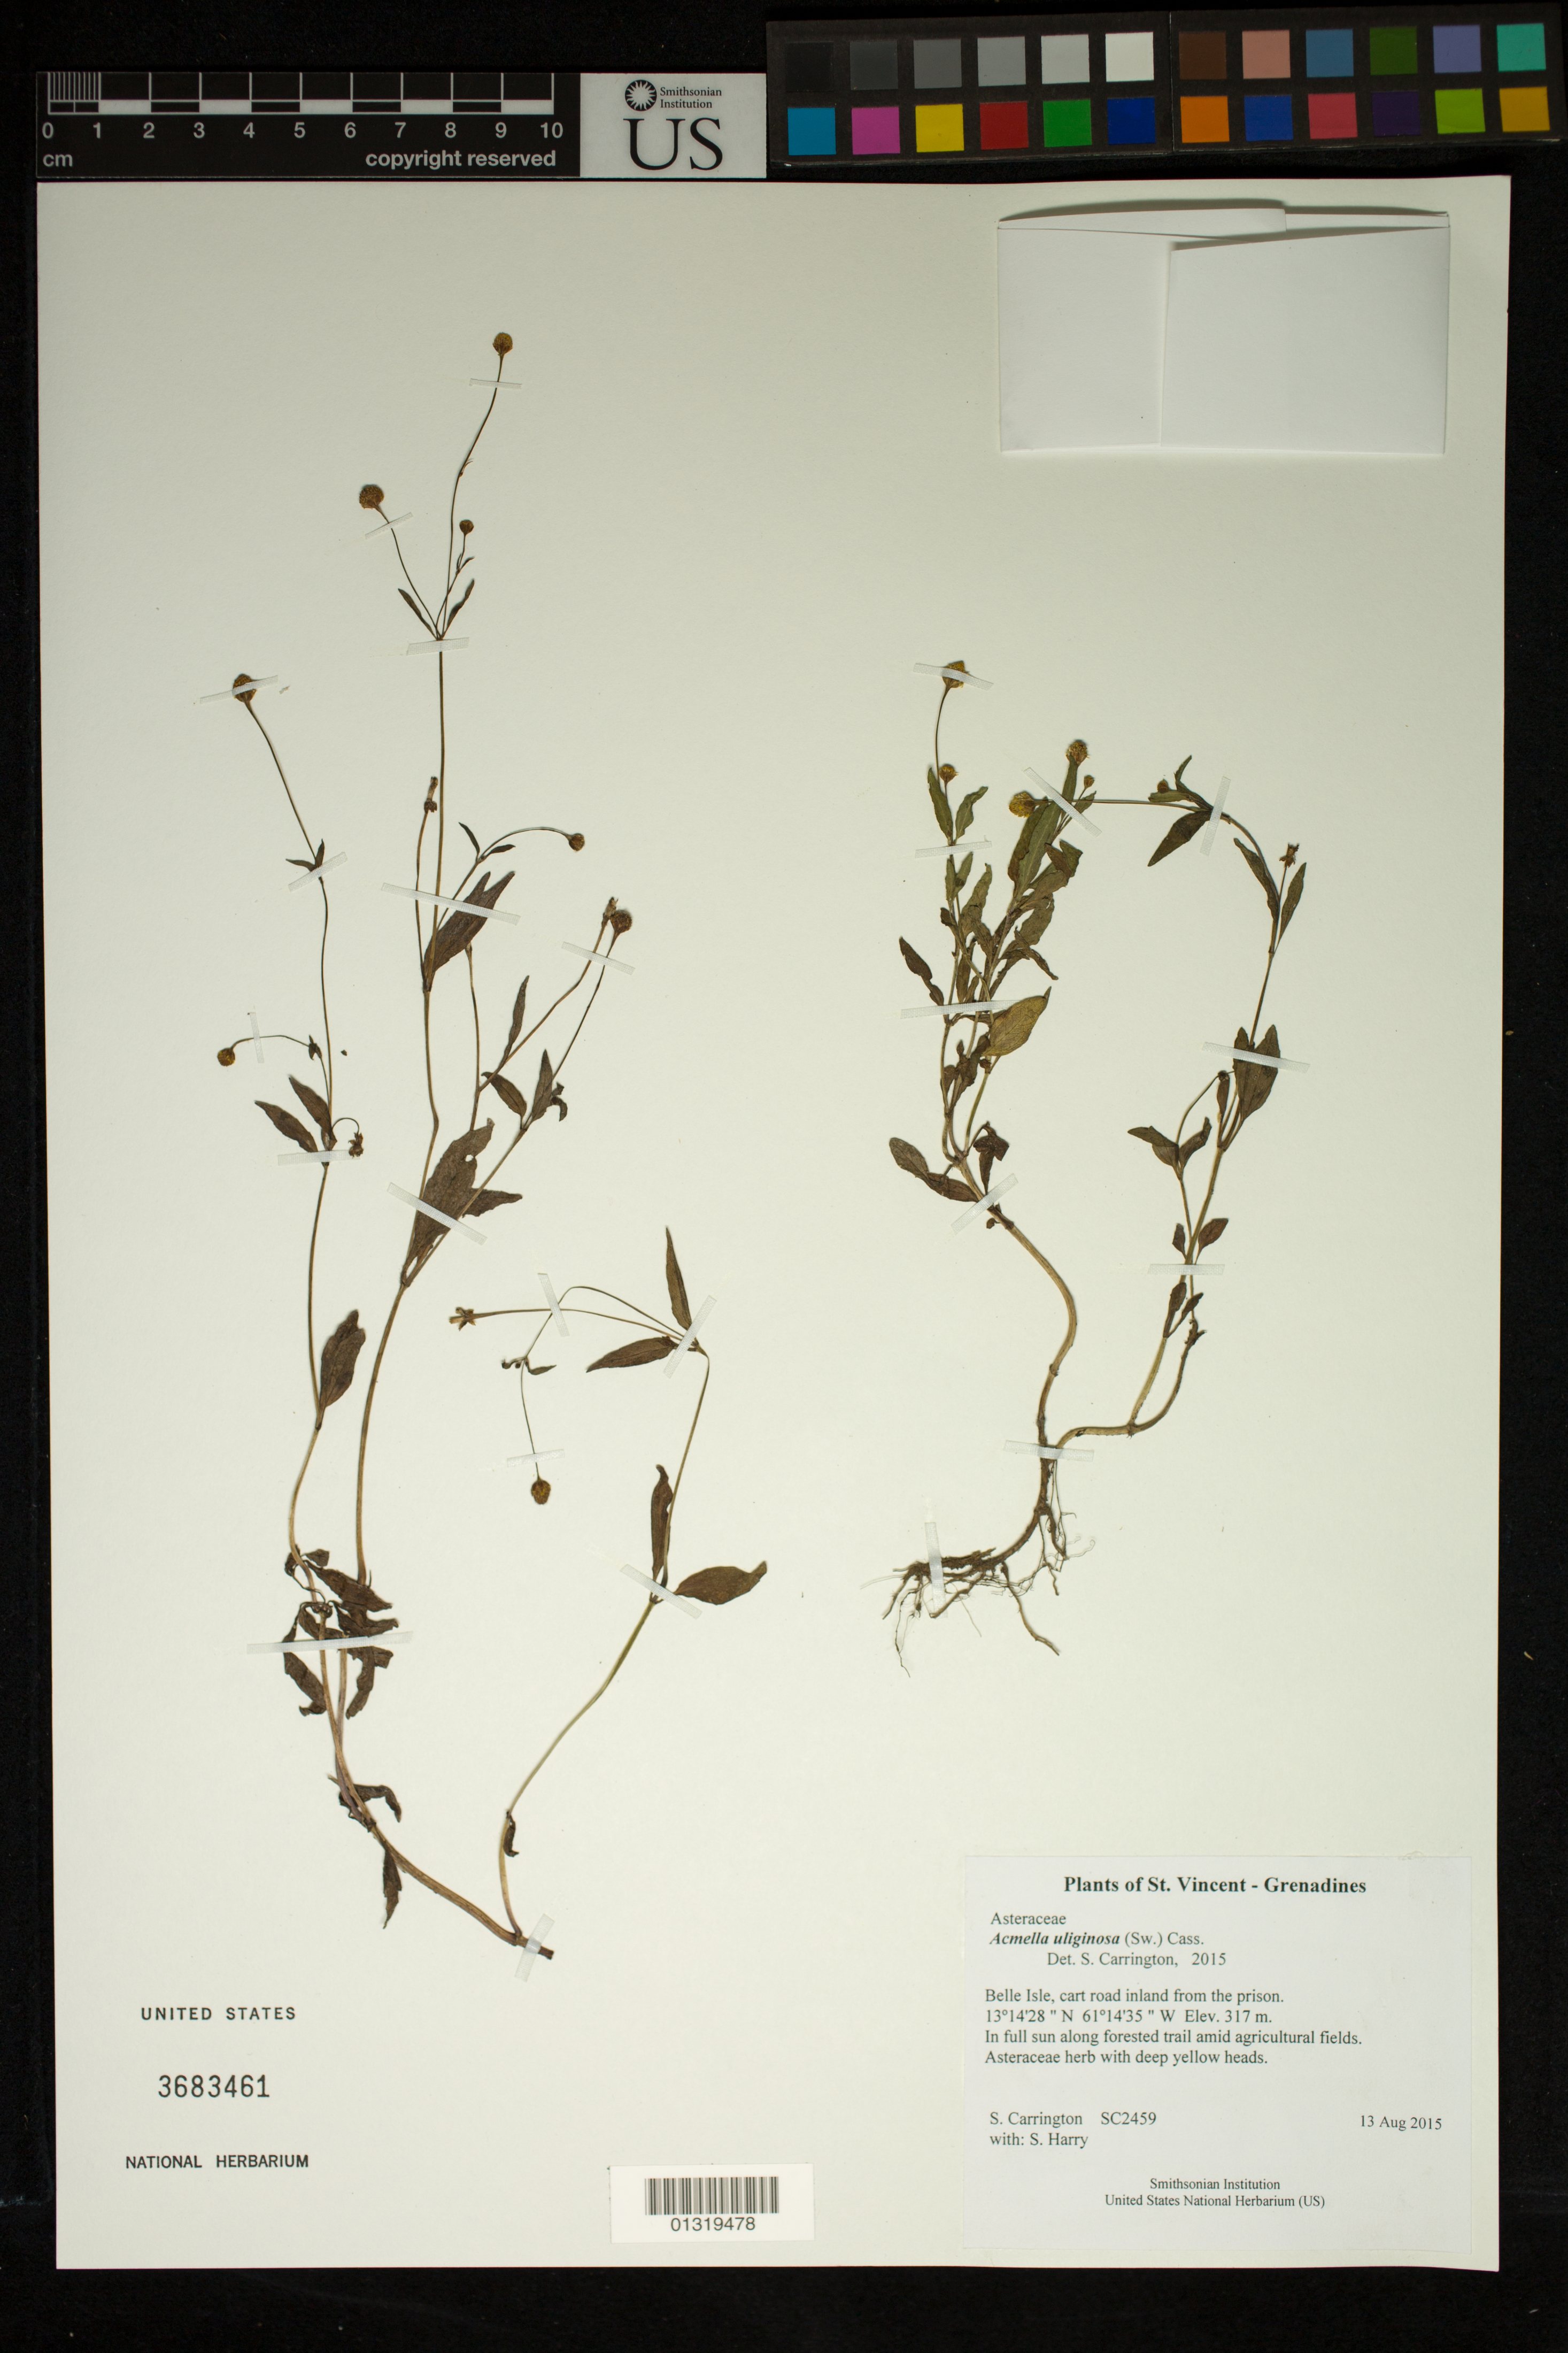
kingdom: Plantae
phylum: Tracheophyta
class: Magnoliopsida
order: Asterales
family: Asteraceae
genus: Acmella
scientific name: Acmella uliginosa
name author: (Sw.) Cass.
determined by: Carrington, C. M. S.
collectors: C. M. S. Carrington & S. Harry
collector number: SC2459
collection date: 2015-08-13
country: St. Vincent - Grenadines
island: St. Vincent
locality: Belle Isle, cart road inland from the prison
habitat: In full sun along forested trail amid agricultural fields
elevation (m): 317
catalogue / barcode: US 3683461